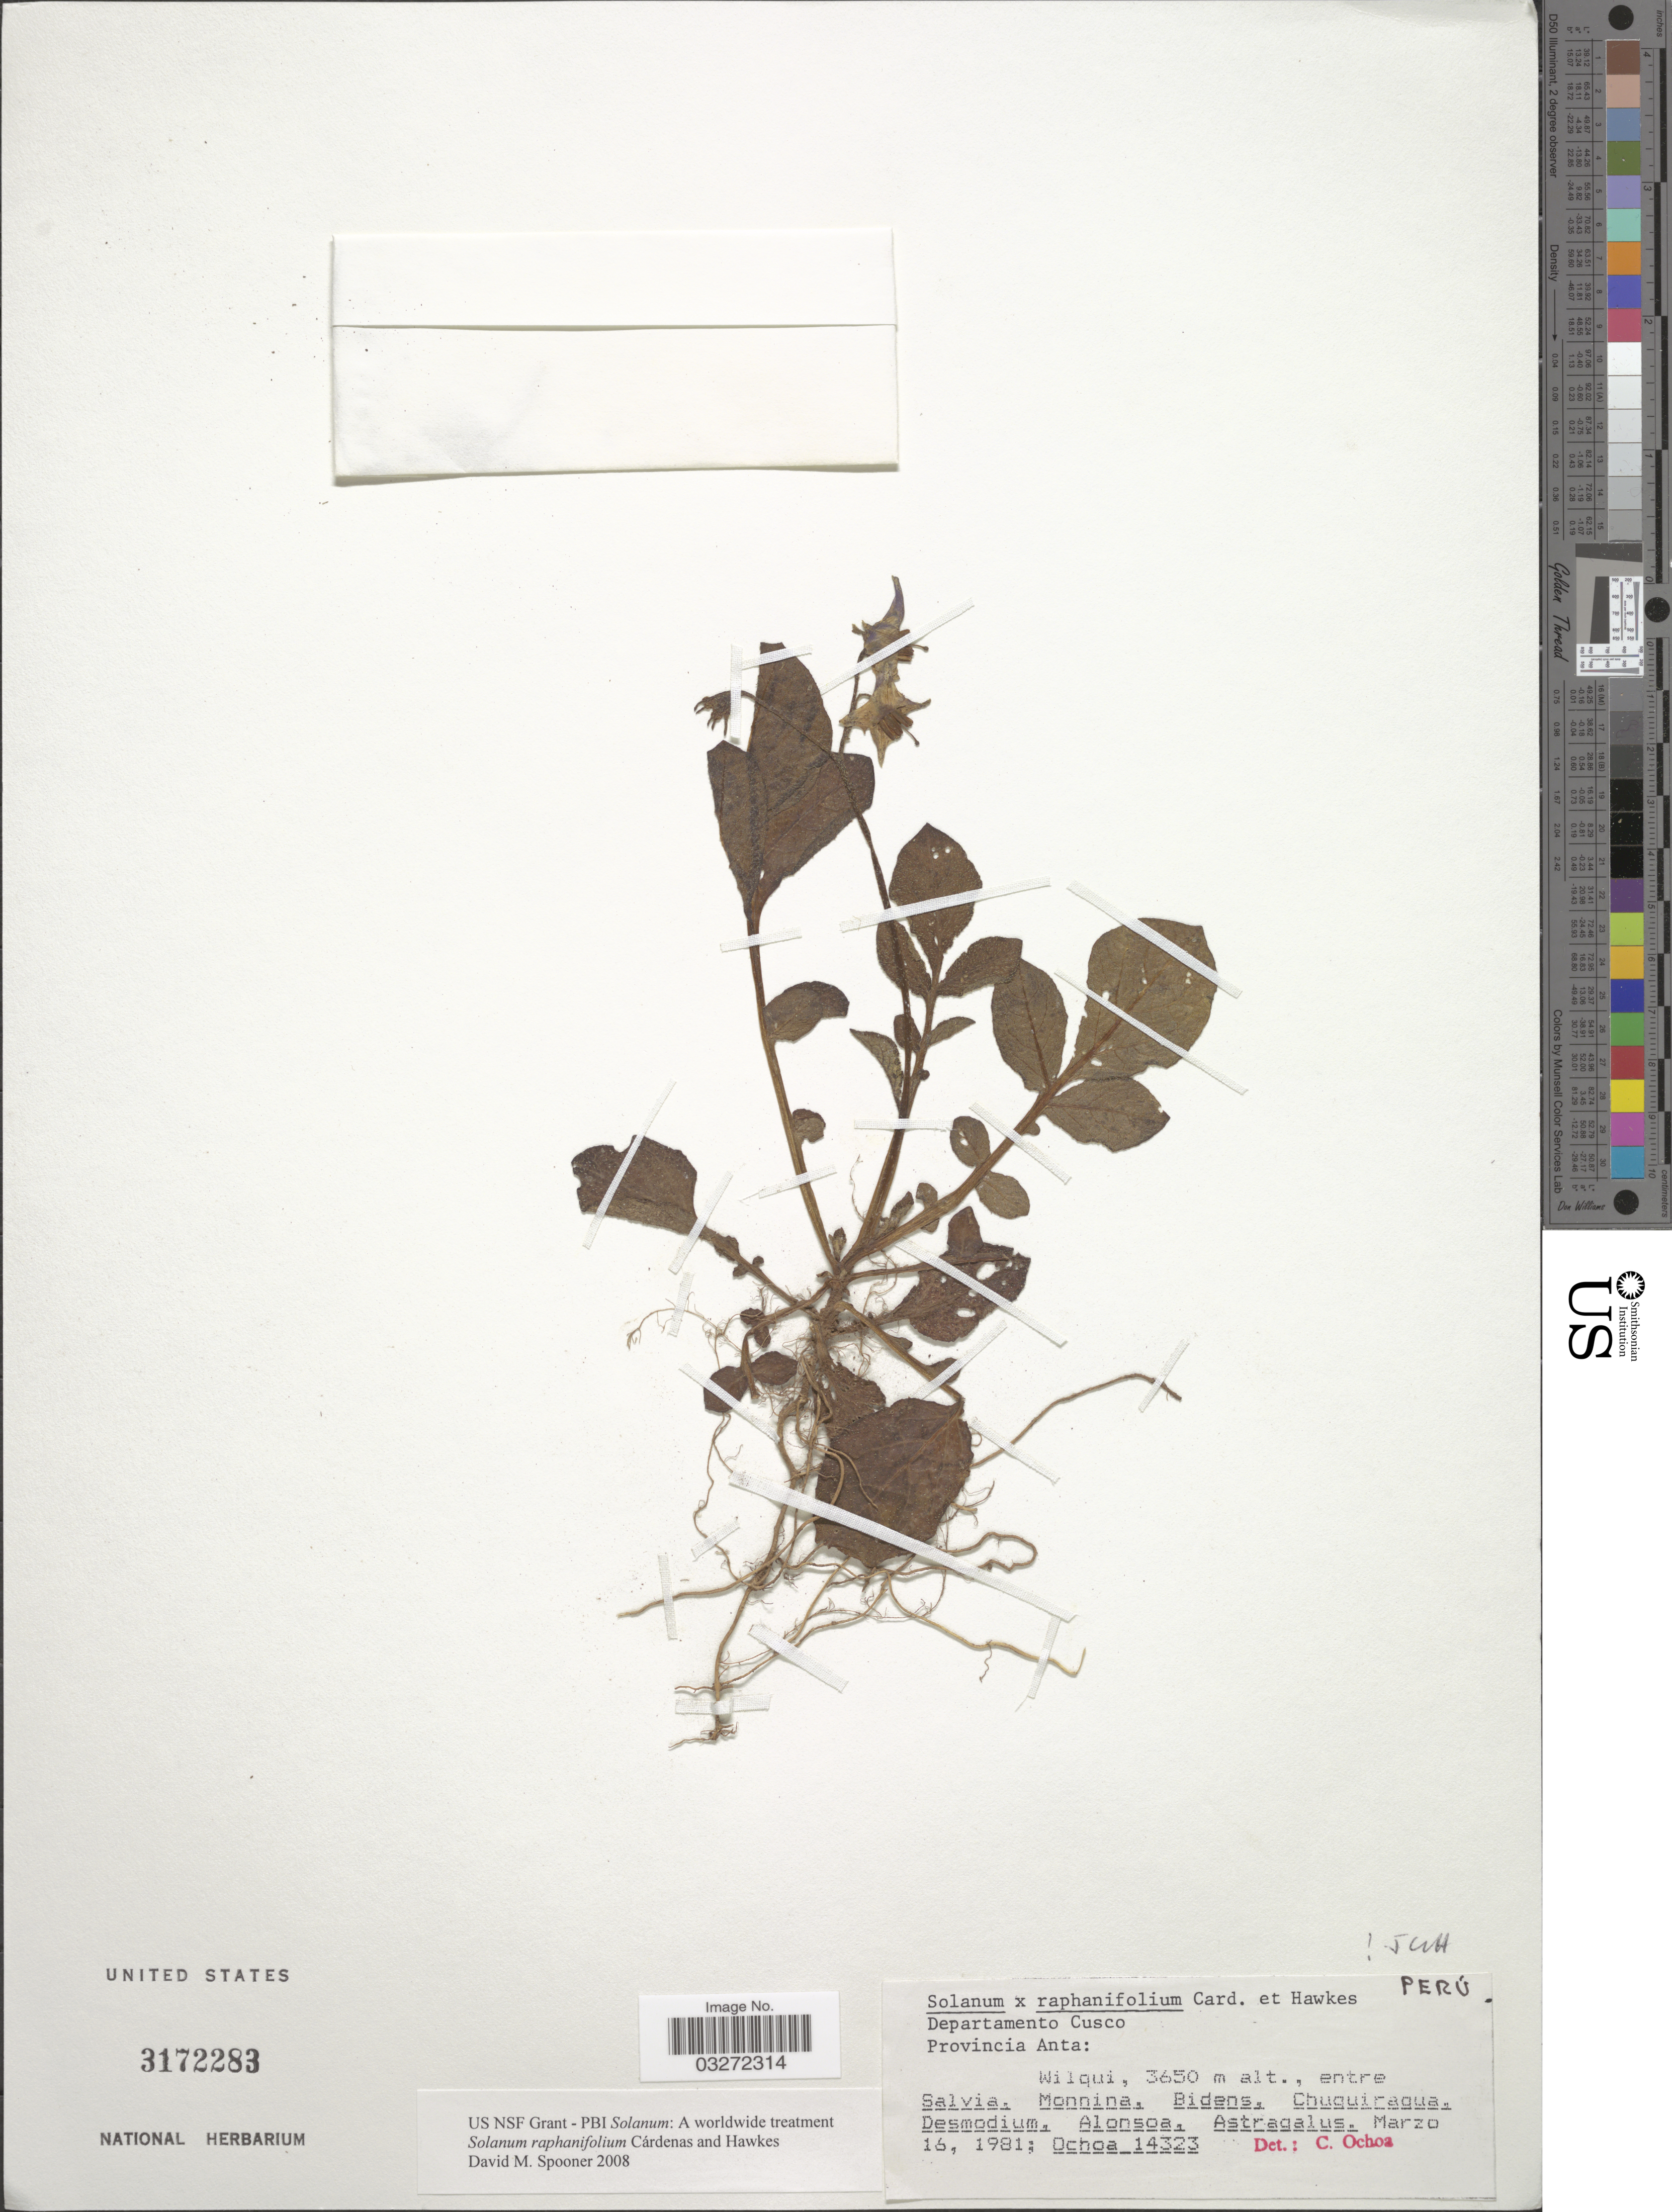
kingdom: Plantae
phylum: Tracheophyta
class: Magnoliopsida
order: Solanales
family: Solanaceae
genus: Solanum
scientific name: Solanum raphanifolium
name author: Cárdenas & Hawkes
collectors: -. Ochoa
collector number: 14323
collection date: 1981-03-16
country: Peru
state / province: Cusco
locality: Departamento Cusco, Provincia Anta: Wilqui.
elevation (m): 3650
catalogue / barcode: US 3172283